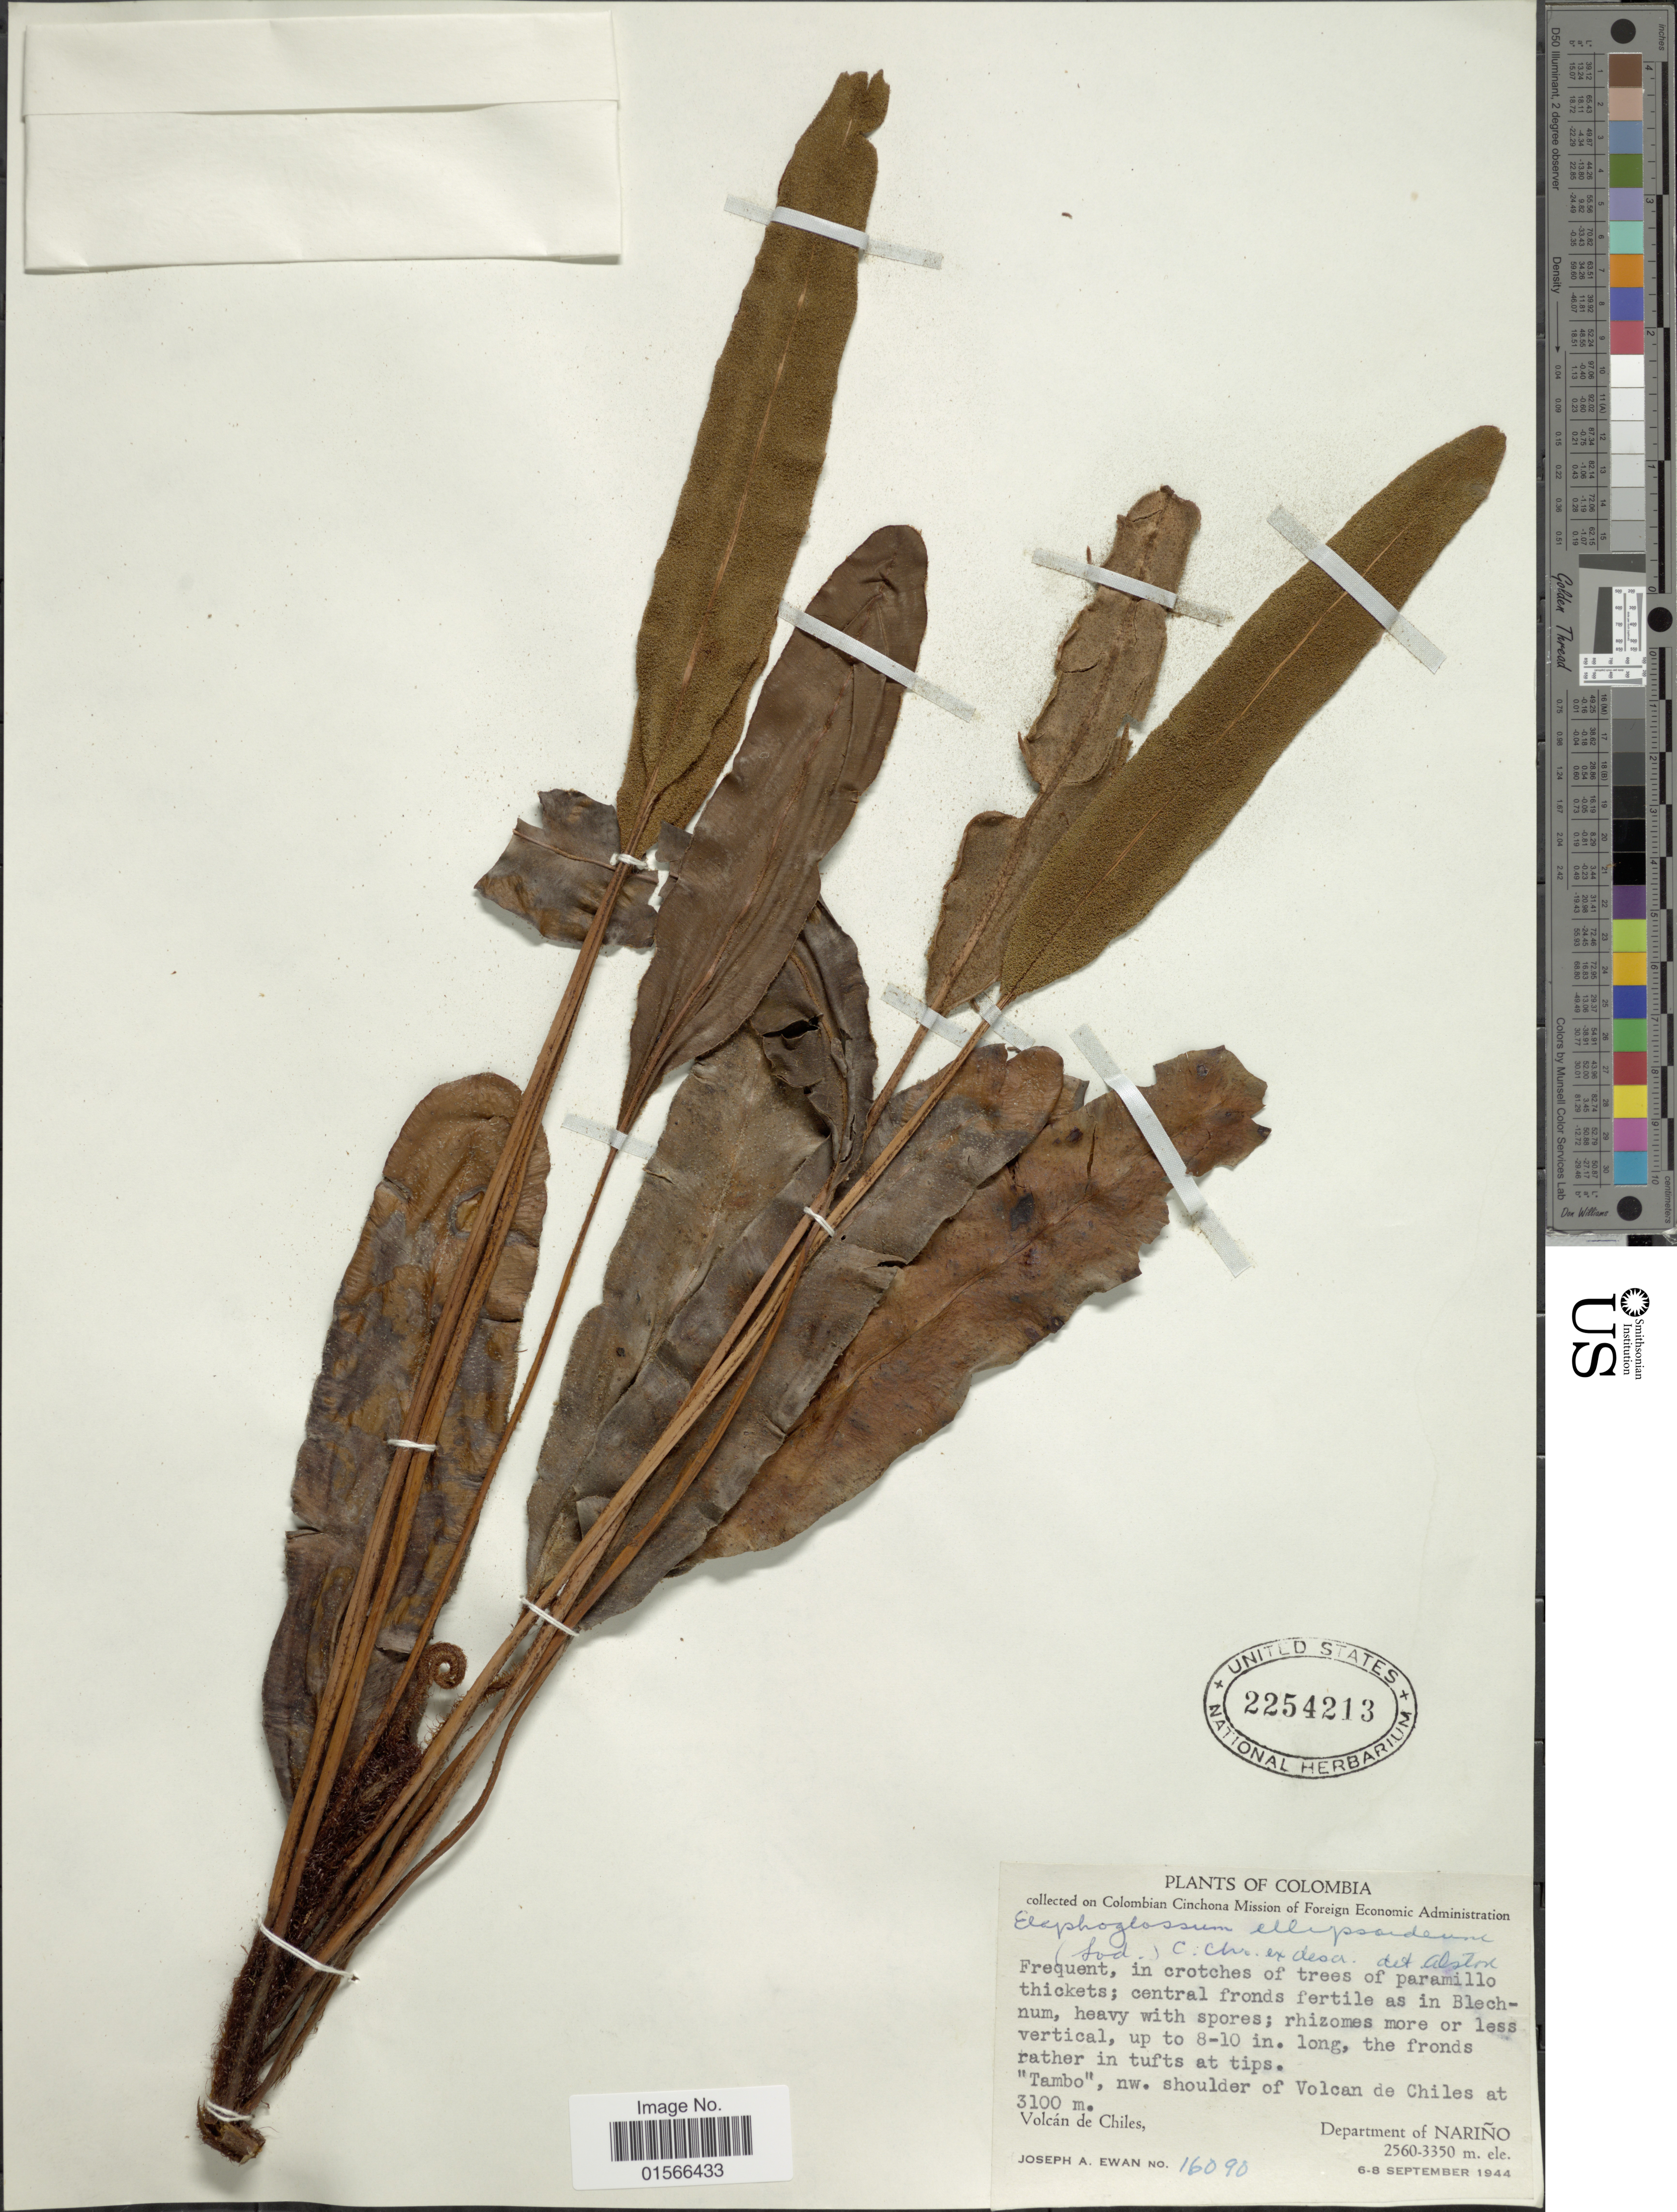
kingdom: Plantae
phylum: Tracheophyta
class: Polypodiopsida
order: Polypodiales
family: Dryopteridaceae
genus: Elaphoglossum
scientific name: Elaphoglossum ellipsoideum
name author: (Sodiro) C. Chr.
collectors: J. A. Ewan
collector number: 16090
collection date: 1944-09-06/1944-09-08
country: Colombia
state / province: Nariño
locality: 'Tambo', nw. shoulder of Volcan de Chiles, Department of Nariño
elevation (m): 2560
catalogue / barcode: US 2254213